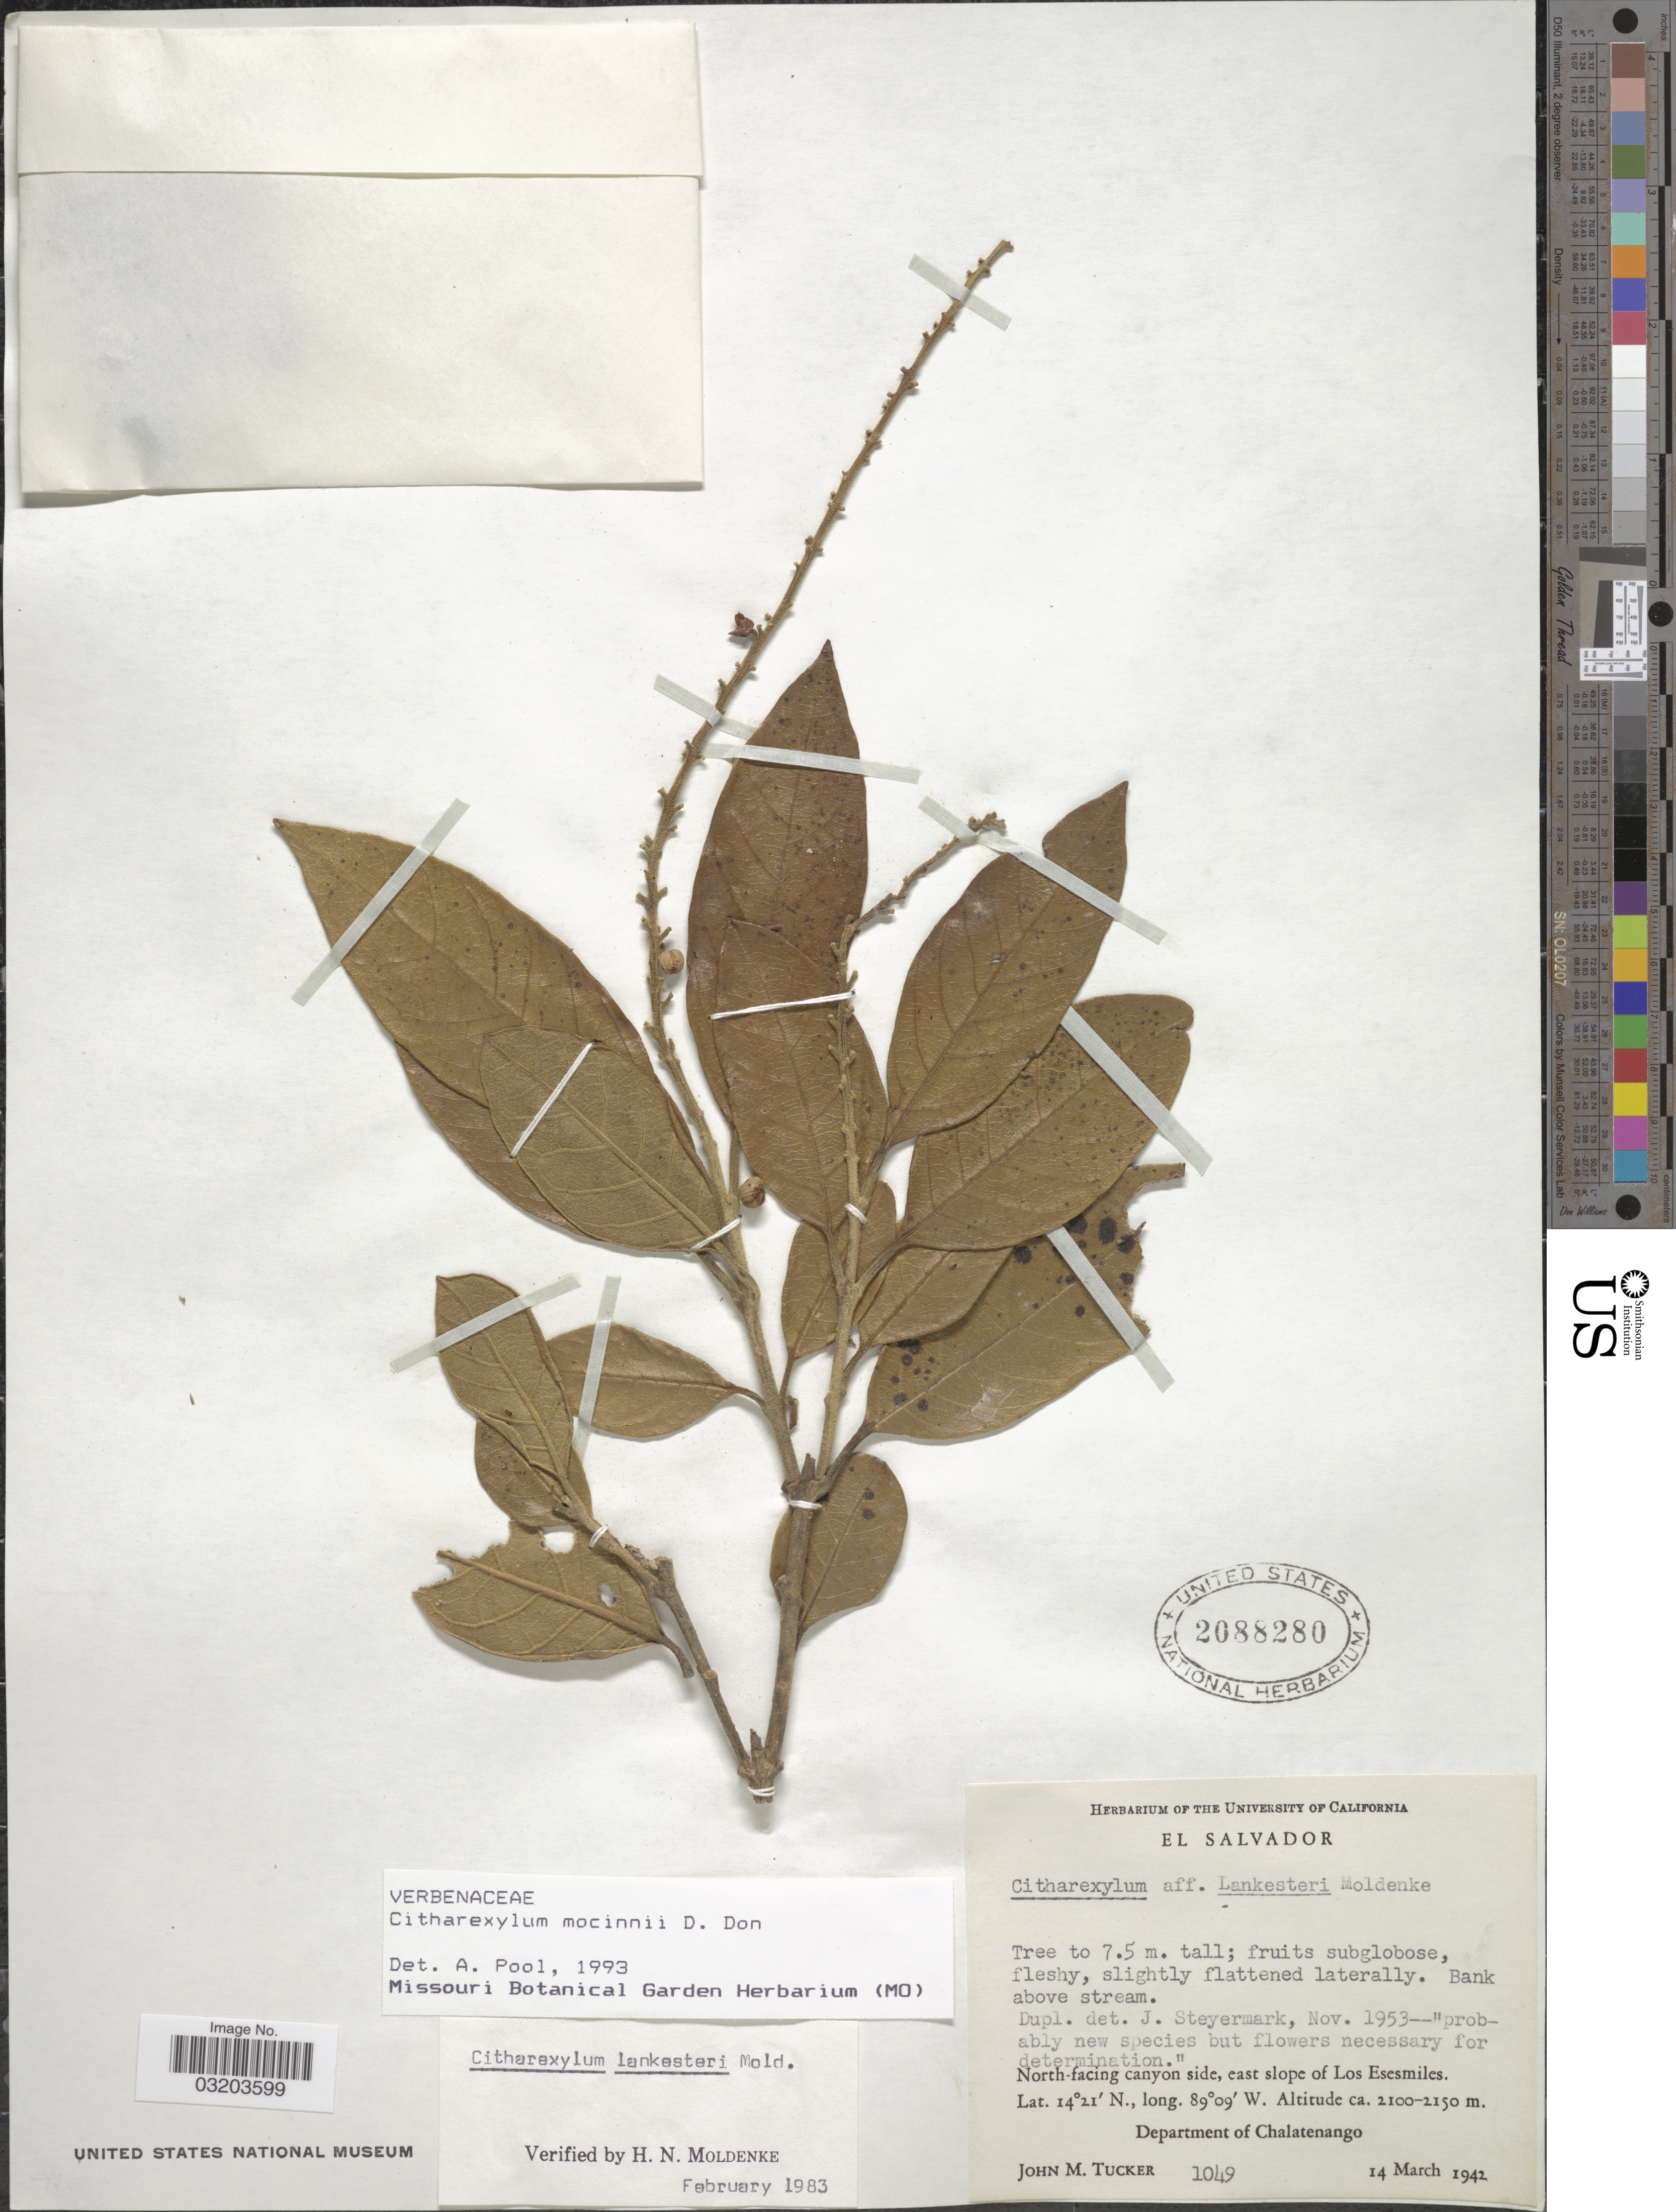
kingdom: Plantae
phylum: Tracheophyta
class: Magnoliopsida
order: Lamiales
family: Verbenaceae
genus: Citharexylum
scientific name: Citharexylum mocinoi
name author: D. Don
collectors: J. M. Tucker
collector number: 1049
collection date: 1942-03-14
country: El Salvador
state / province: Chalatenango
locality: North-facing canyon side, east slope of Los Esesmiles. Department of Chalatenango.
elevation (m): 2100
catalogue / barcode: US 2088280